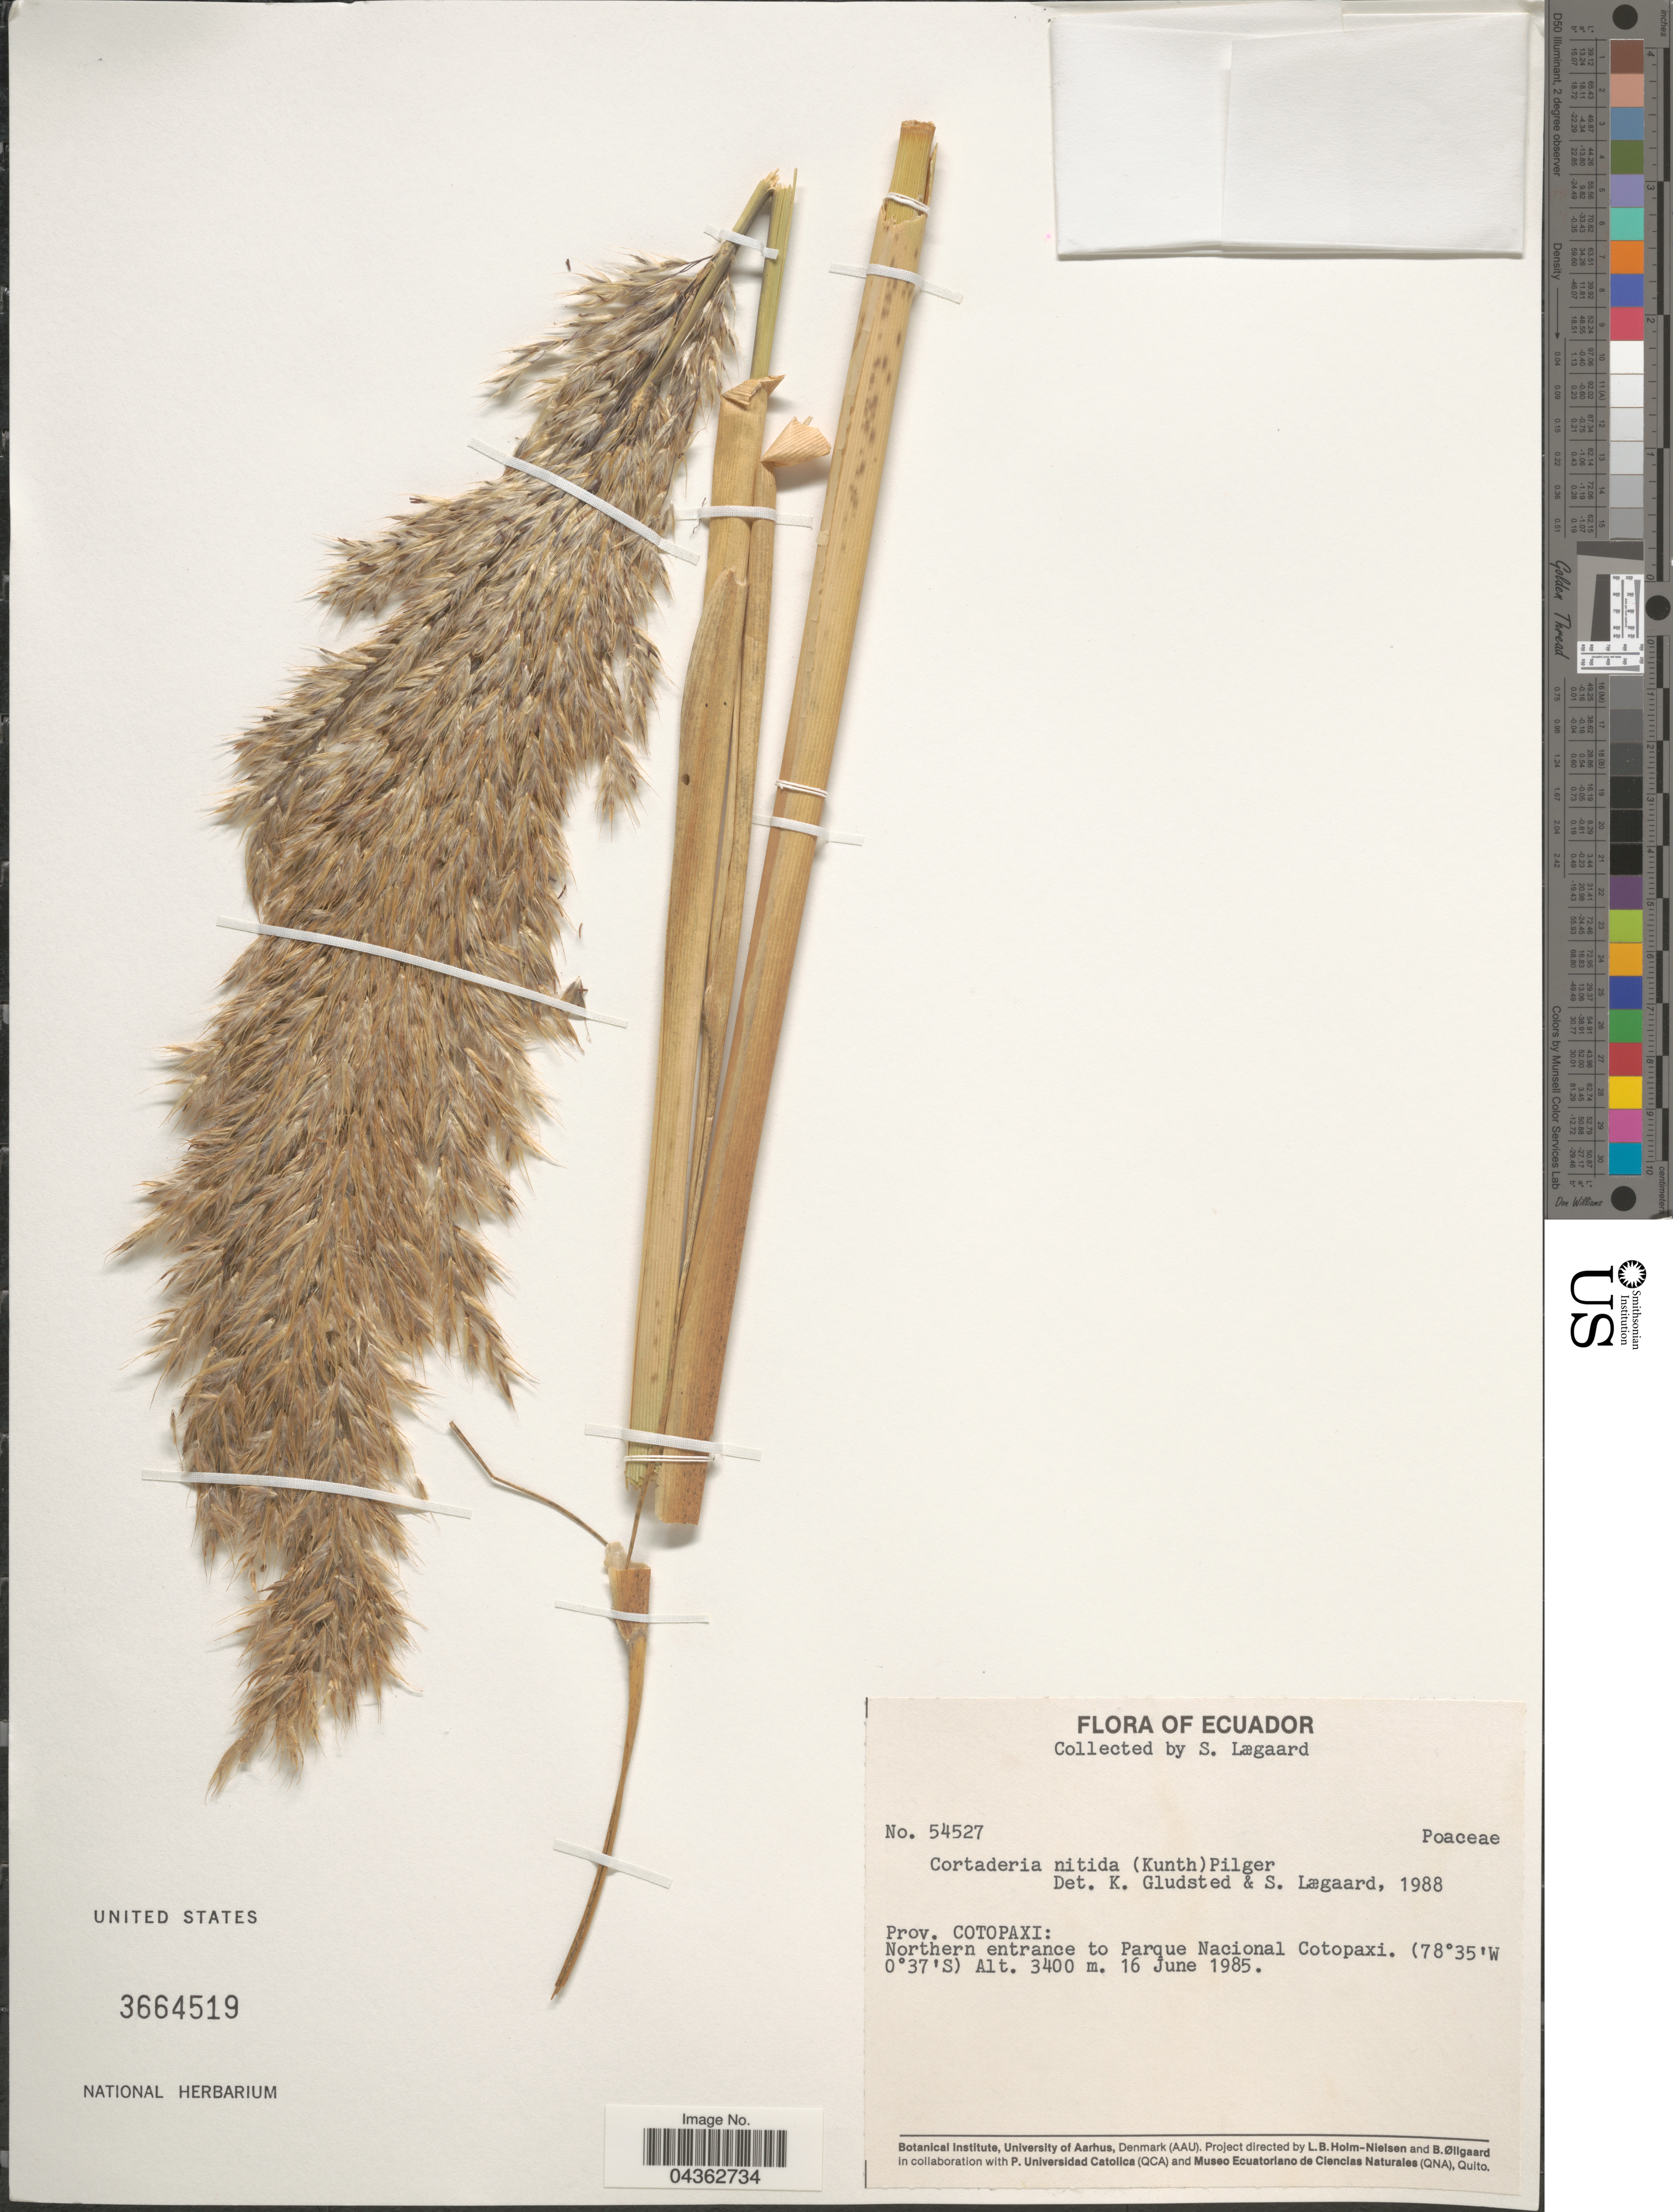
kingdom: Plantae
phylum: Tracheophyta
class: Liliopsida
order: Poales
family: Poaceae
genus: Cortaderia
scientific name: Cortaderia nitida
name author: (Kunth) Pilg.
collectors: S. Lægaard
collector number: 54527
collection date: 1985-06-16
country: Ecuador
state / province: Cotopaxi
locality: Northern entrance to Parque Nacional Cotopaxi.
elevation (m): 3400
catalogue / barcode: US 3664519